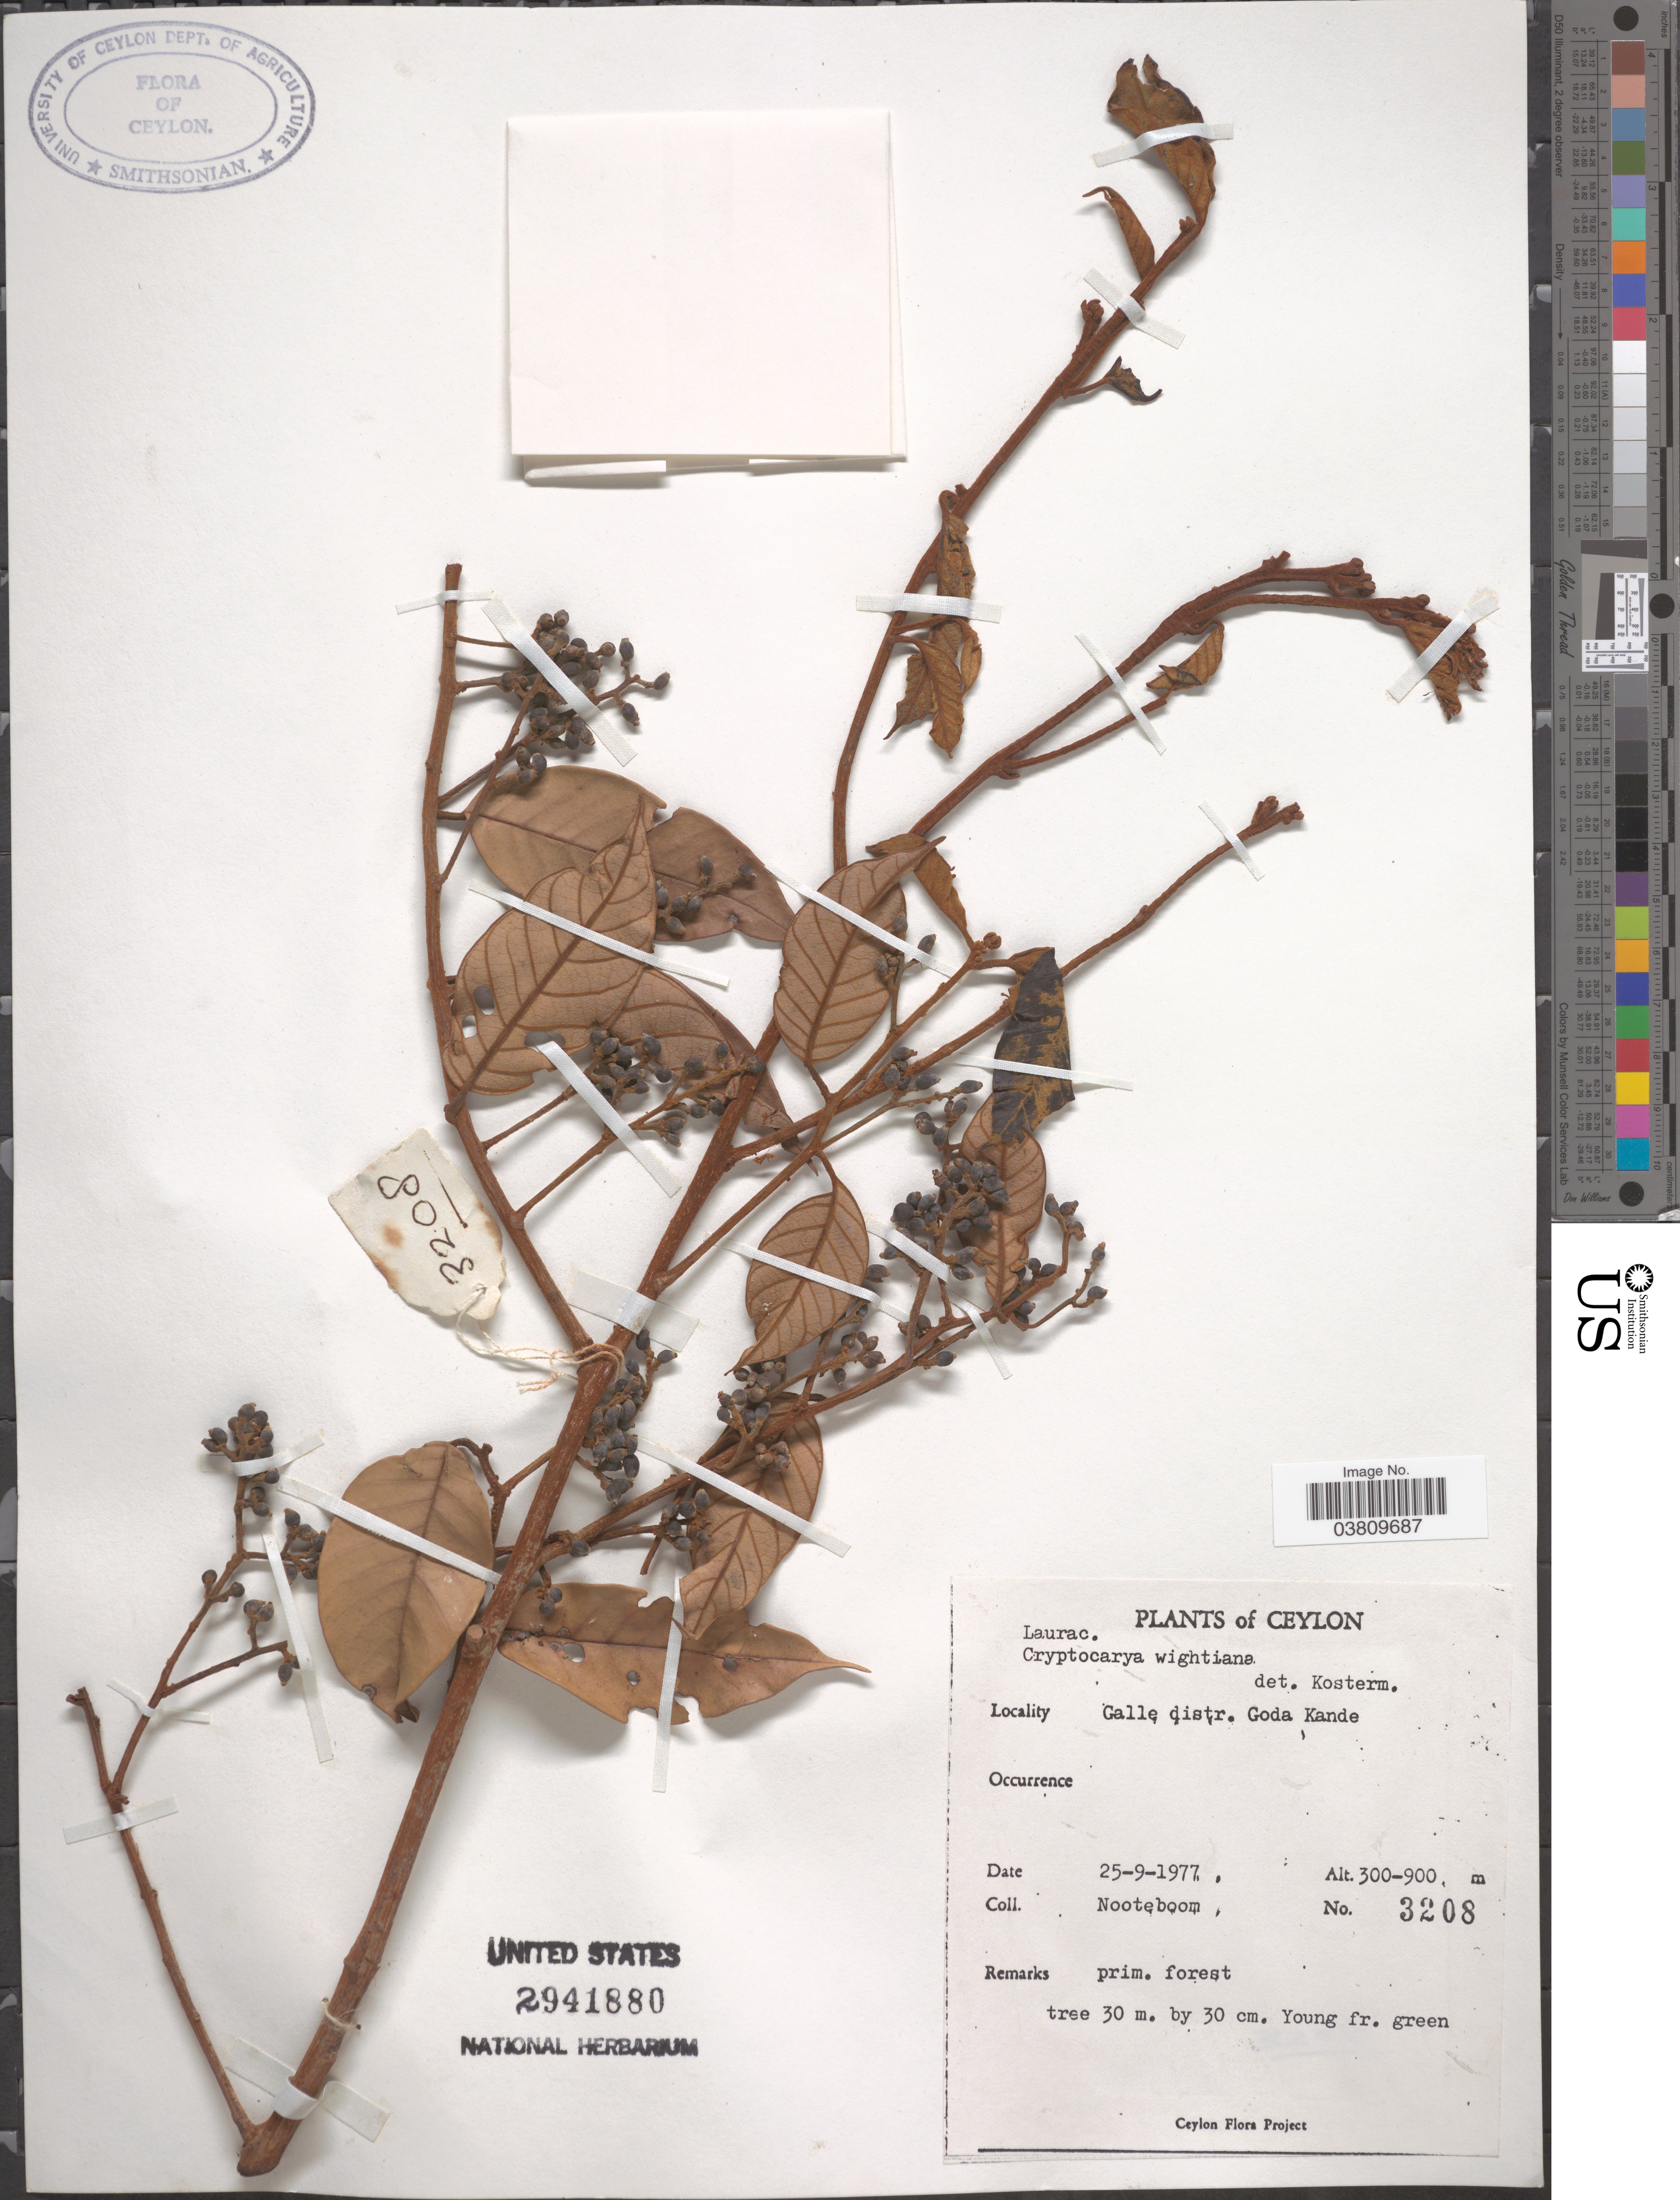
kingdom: Plantae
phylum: Tracheophyta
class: Magnoliopsida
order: Laurales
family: Lauraceae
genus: Cryptocarya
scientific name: Cryptocarya wightiana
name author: Thwaites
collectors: Nooteboom, --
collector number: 3208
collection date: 1977-09-25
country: Sri Lanka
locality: Ceylon. Galle distr. Goda Kande.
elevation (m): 300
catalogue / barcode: US 2941880